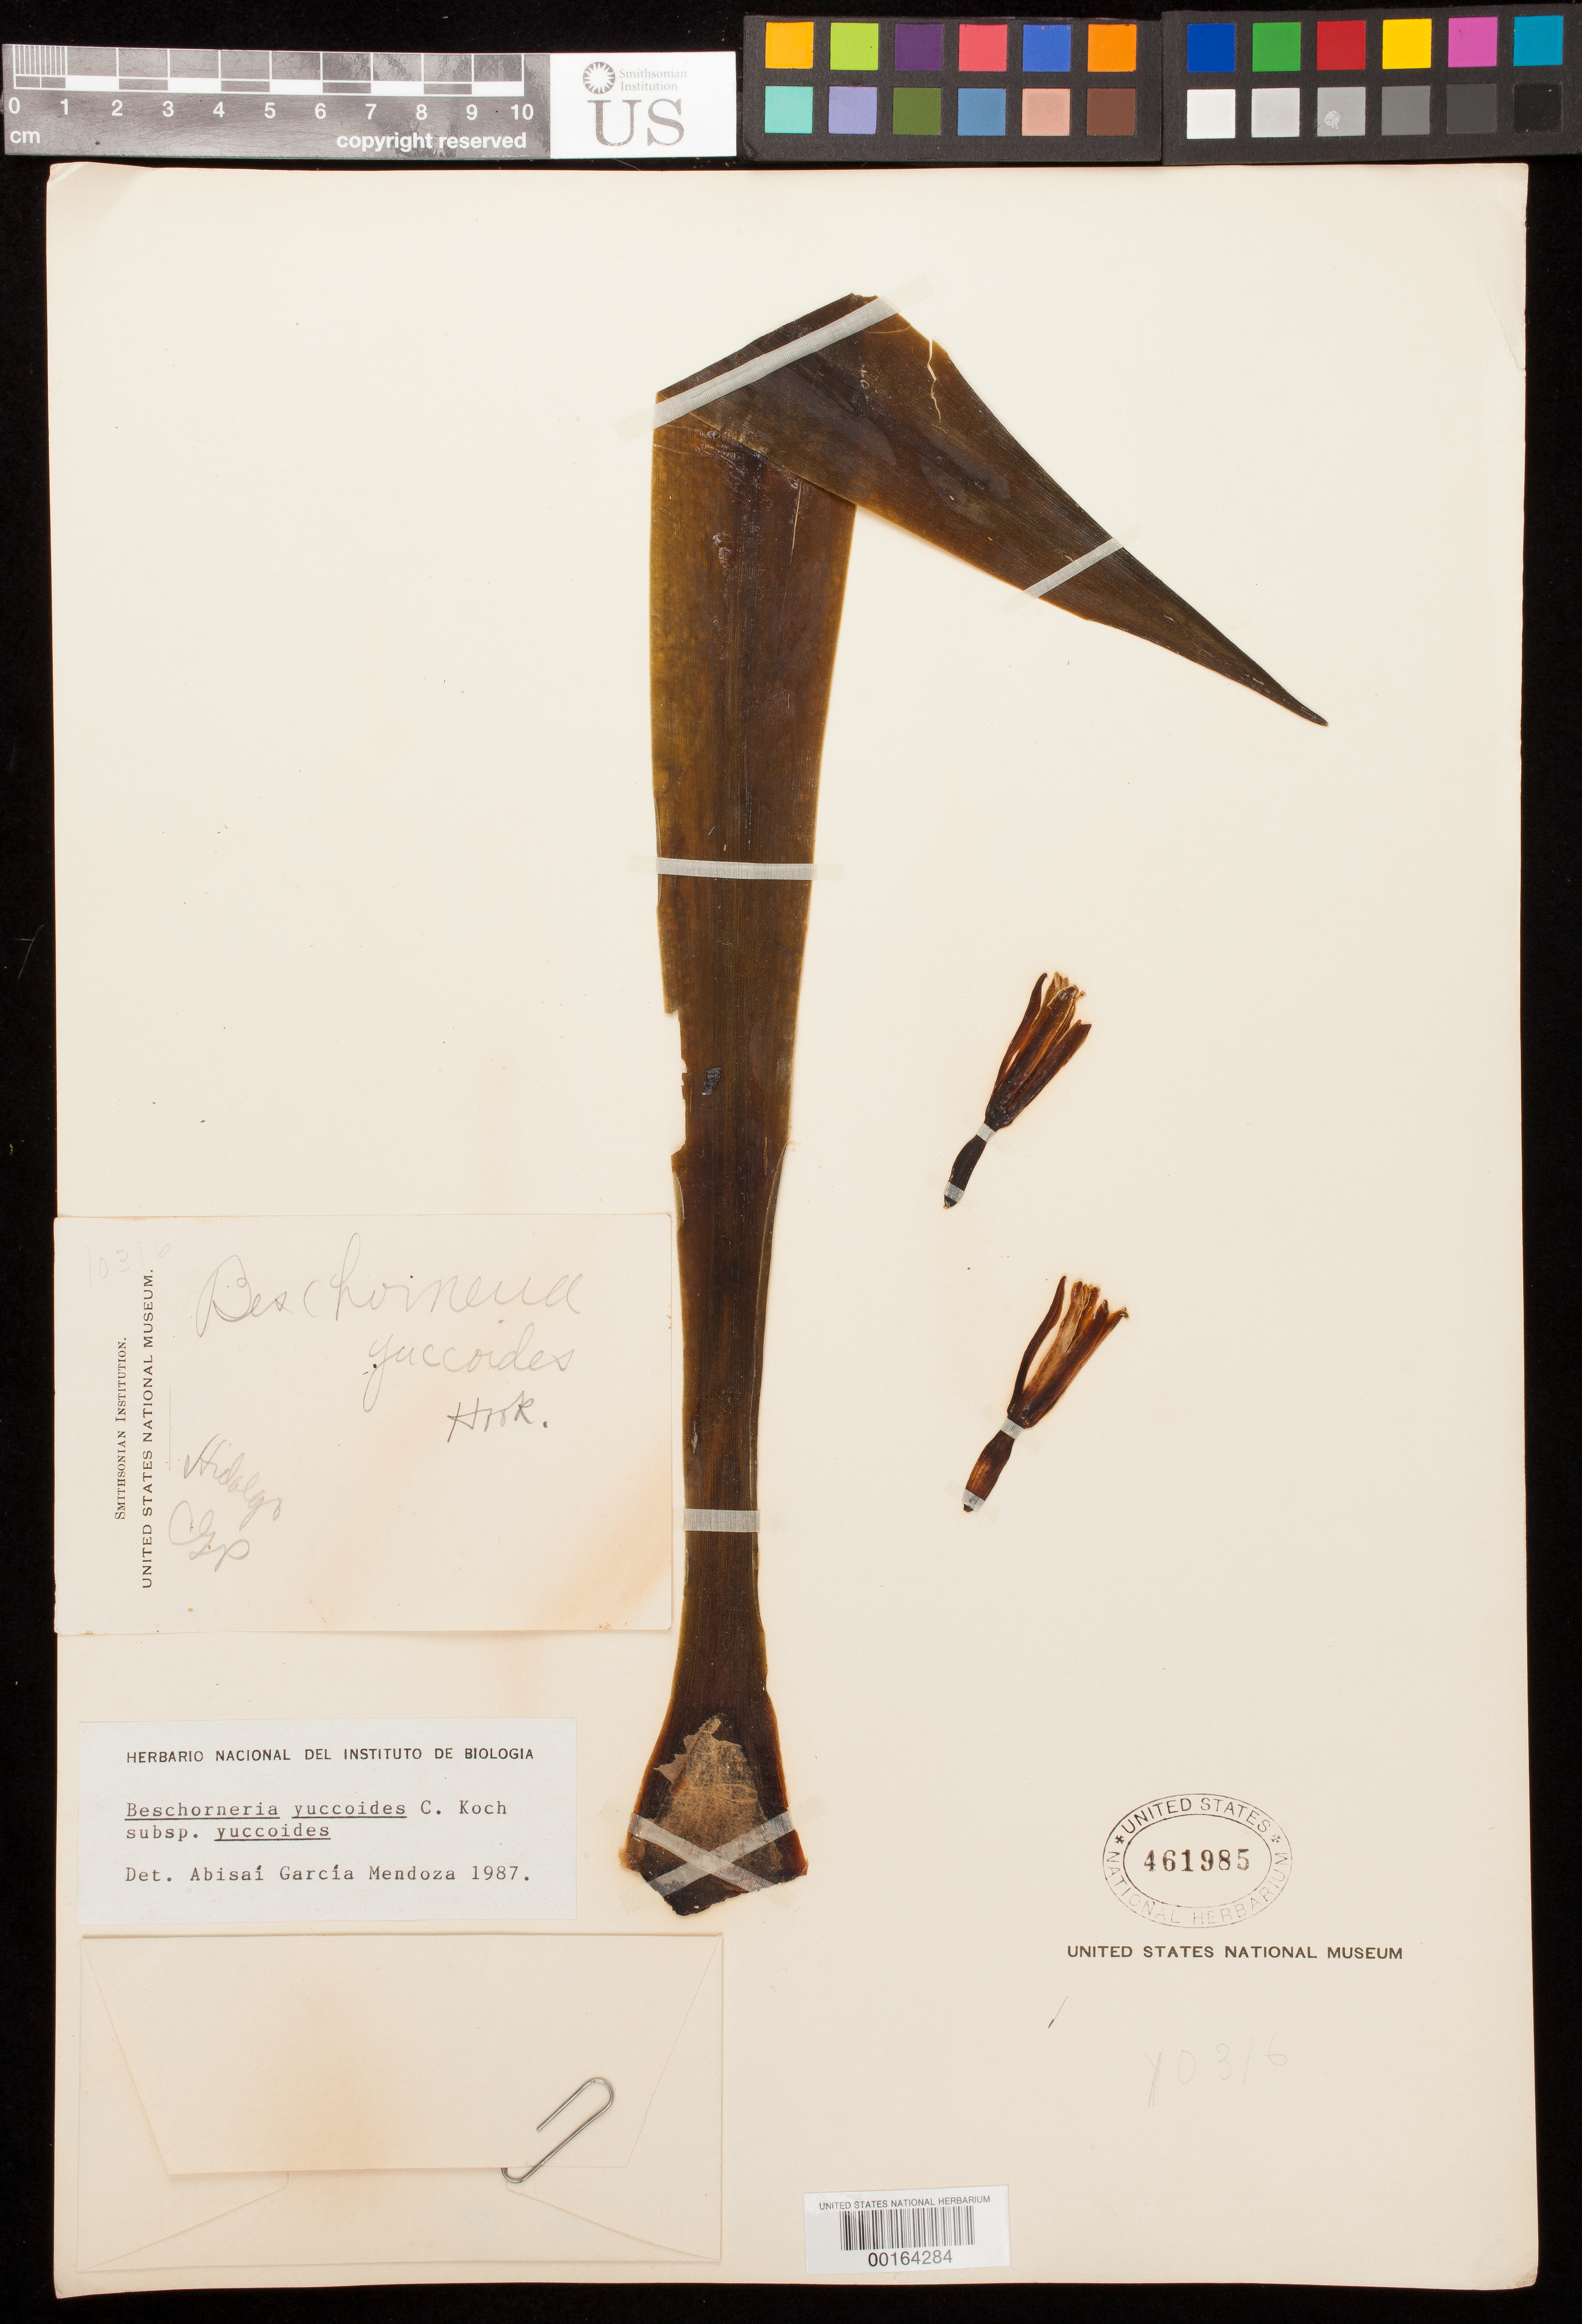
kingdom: Plantae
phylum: Tracheophyta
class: Liliopsida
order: Asparagales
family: Asparagaceae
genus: Beschorneria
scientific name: Beschorneria yuccoides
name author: K. Koch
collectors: J. N. Rose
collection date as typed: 11 Sep 1920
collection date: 1920-09-11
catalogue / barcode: US 461985